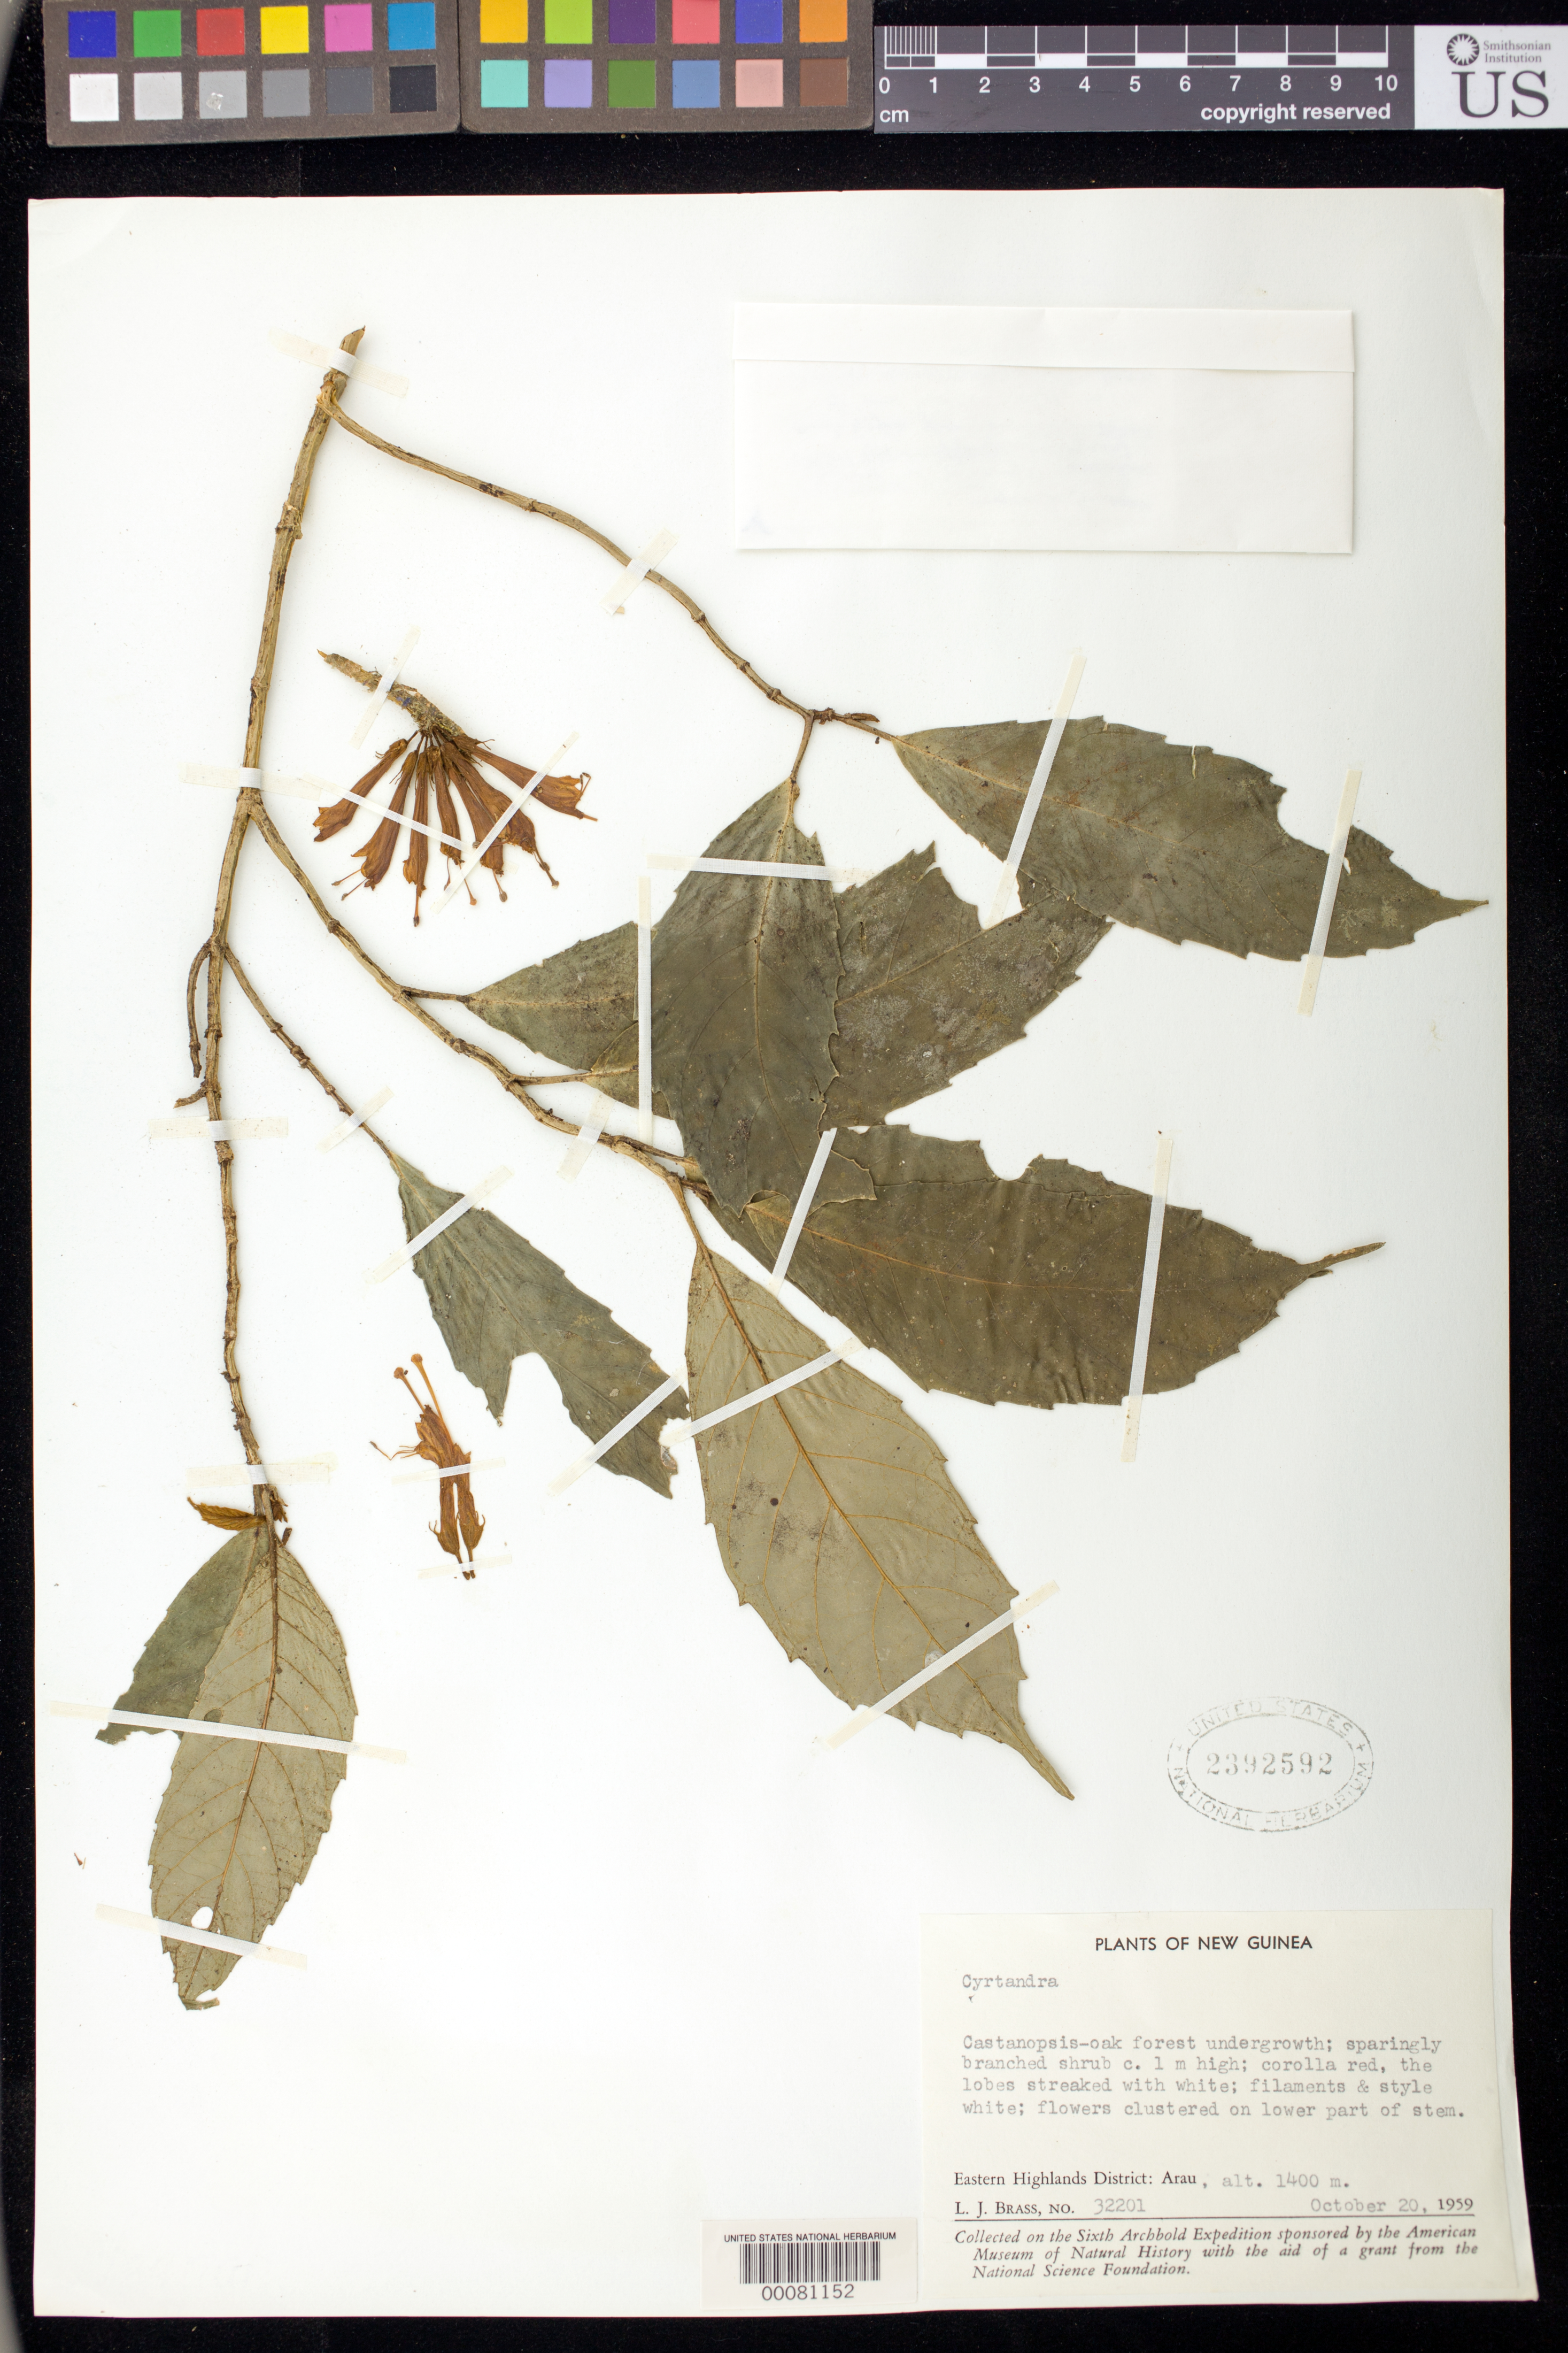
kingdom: Plantae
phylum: Tracheophyta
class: Magnoliopsida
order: Lamiales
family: Gesneriaceae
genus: Cyrtandra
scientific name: Cyrtandra sp.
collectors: L. J. Brass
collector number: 32201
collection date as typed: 20 Oct 1959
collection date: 1959-10-20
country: Papua New Guinea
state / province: Eastern Highlands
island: New Guinea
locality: Eastern highlands dist., Arau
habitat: Castanopsis-oak forest undergrowth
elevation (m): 1400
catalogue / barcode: US 2392592